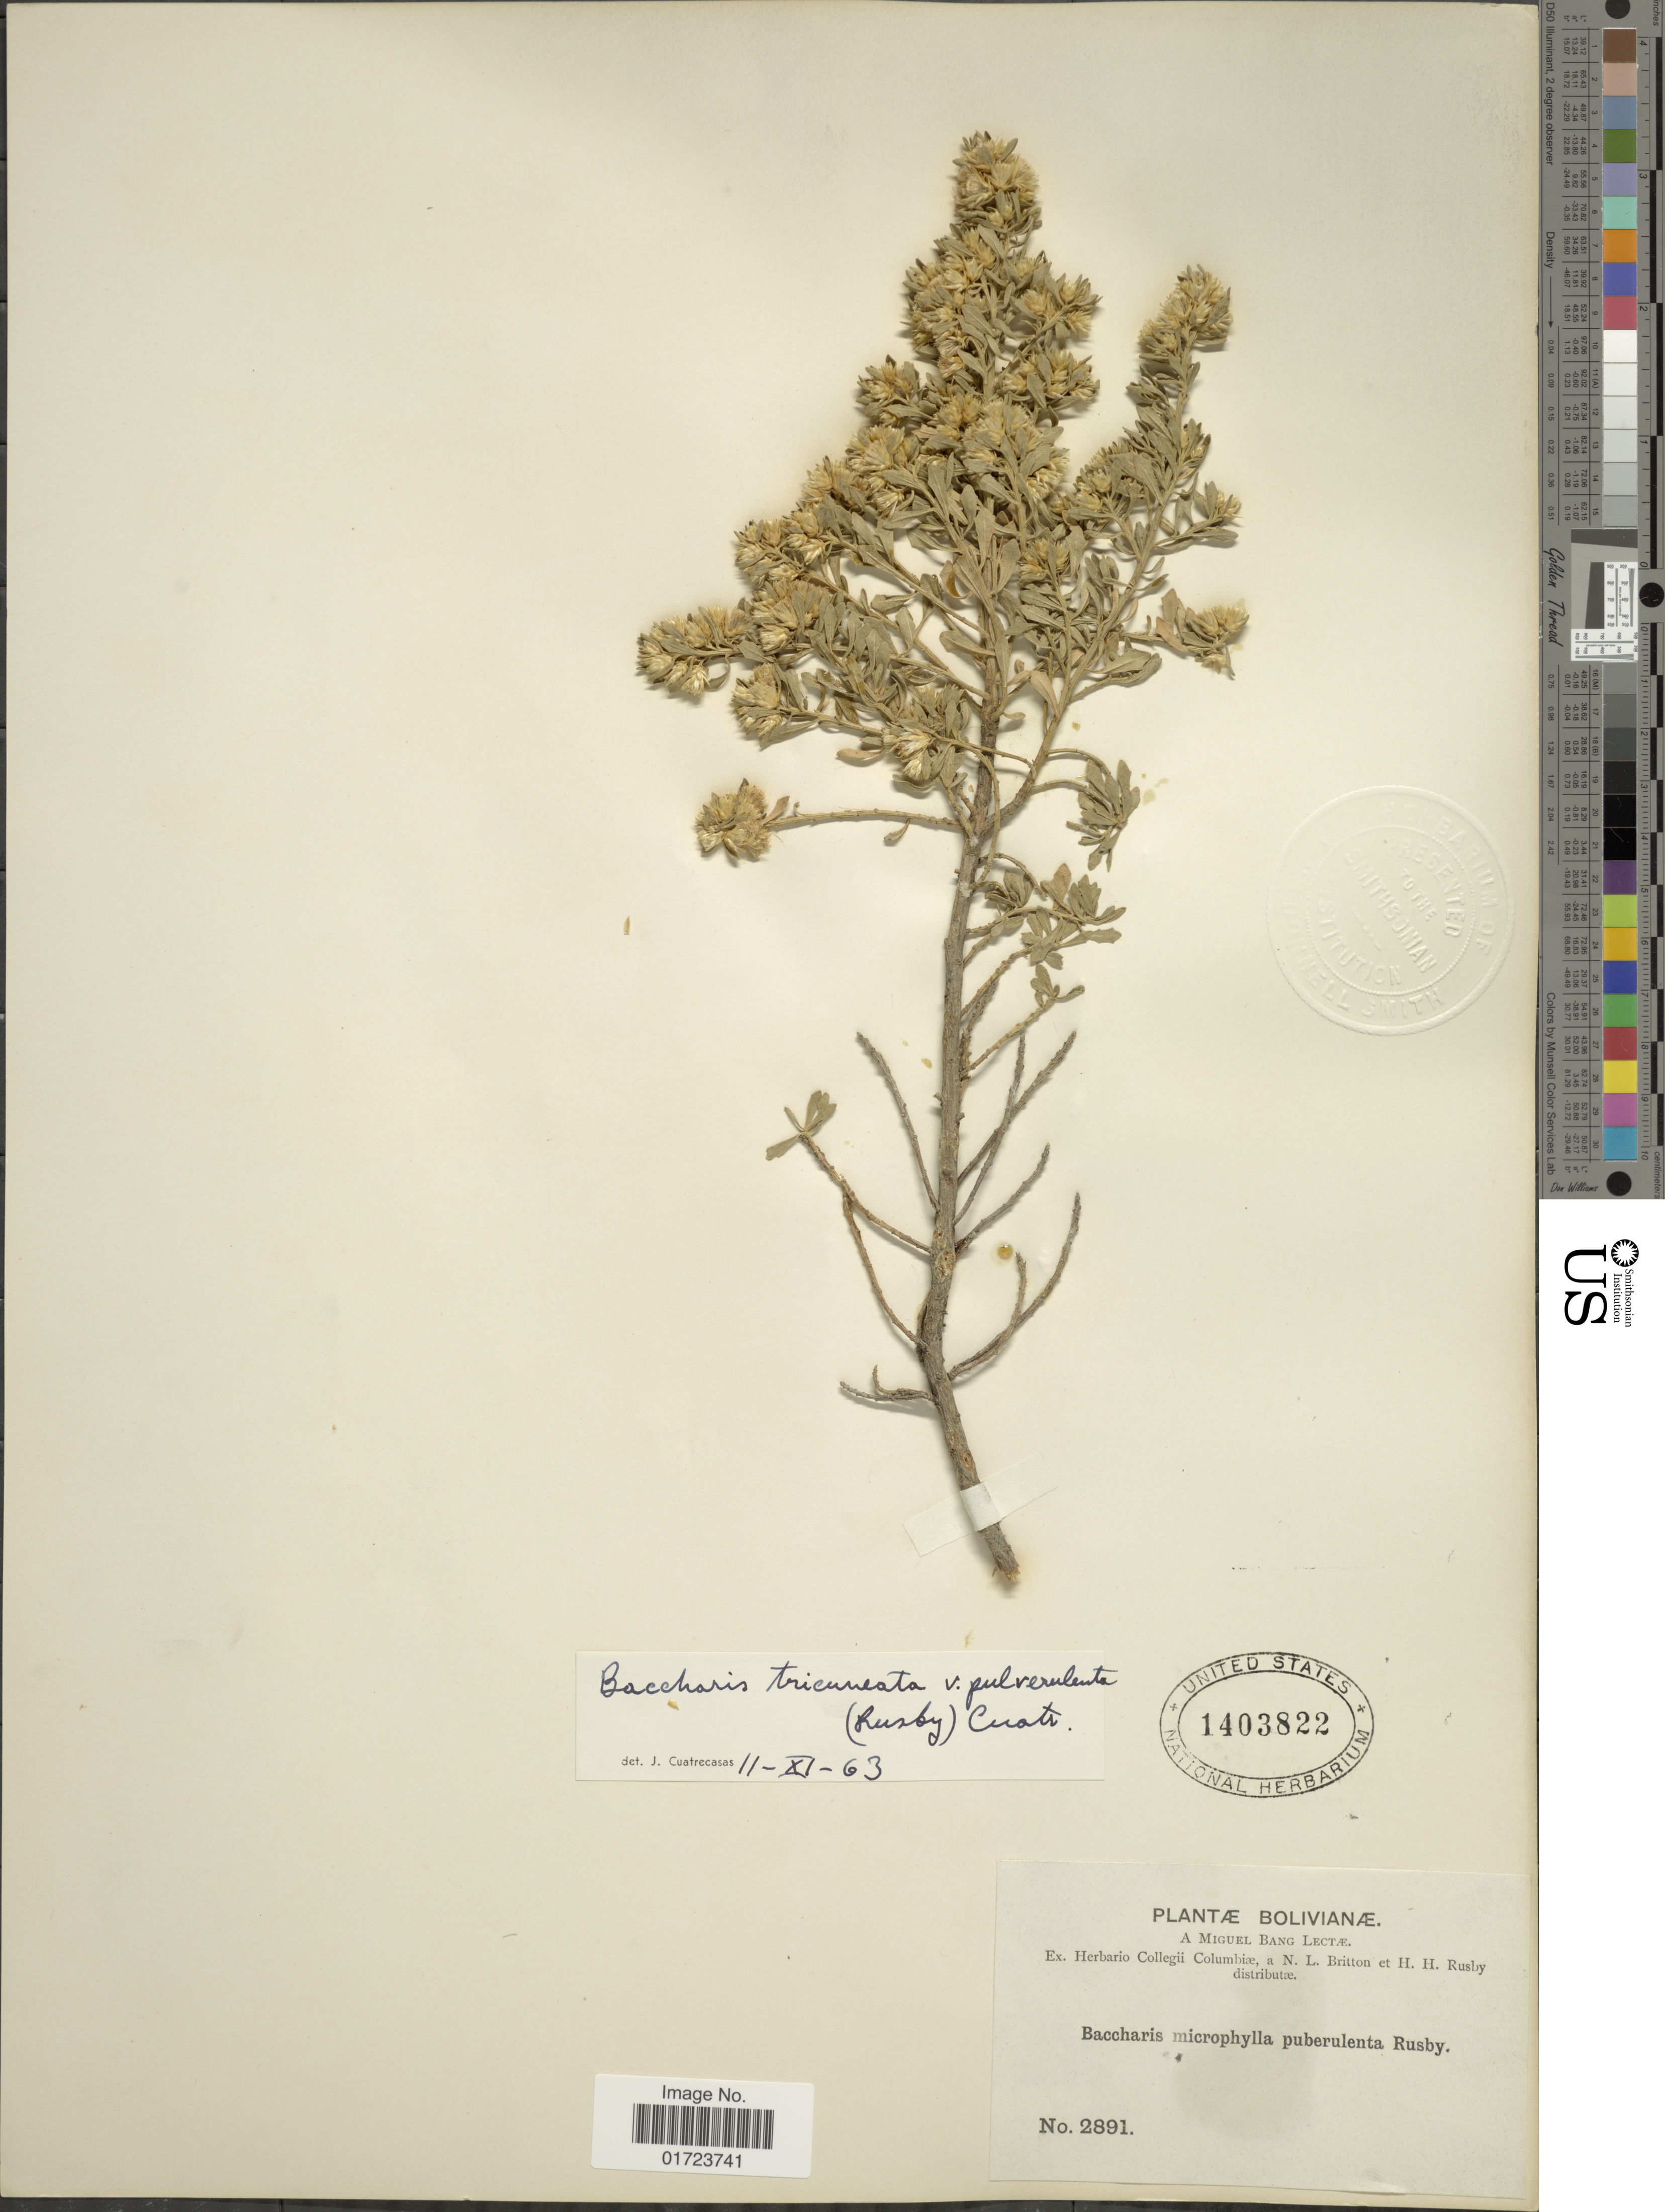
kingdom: Plantae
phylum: Tracheophyta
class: Magnoliopsida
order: Asterales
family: Asteraceae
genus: Baccharis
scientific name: Baccharis tricuneata var. pulverulenta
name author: (L. f.) Pers.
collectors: M. Bang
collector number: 2891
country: Bolivia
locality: Boliviae.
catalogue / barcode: US 1403822